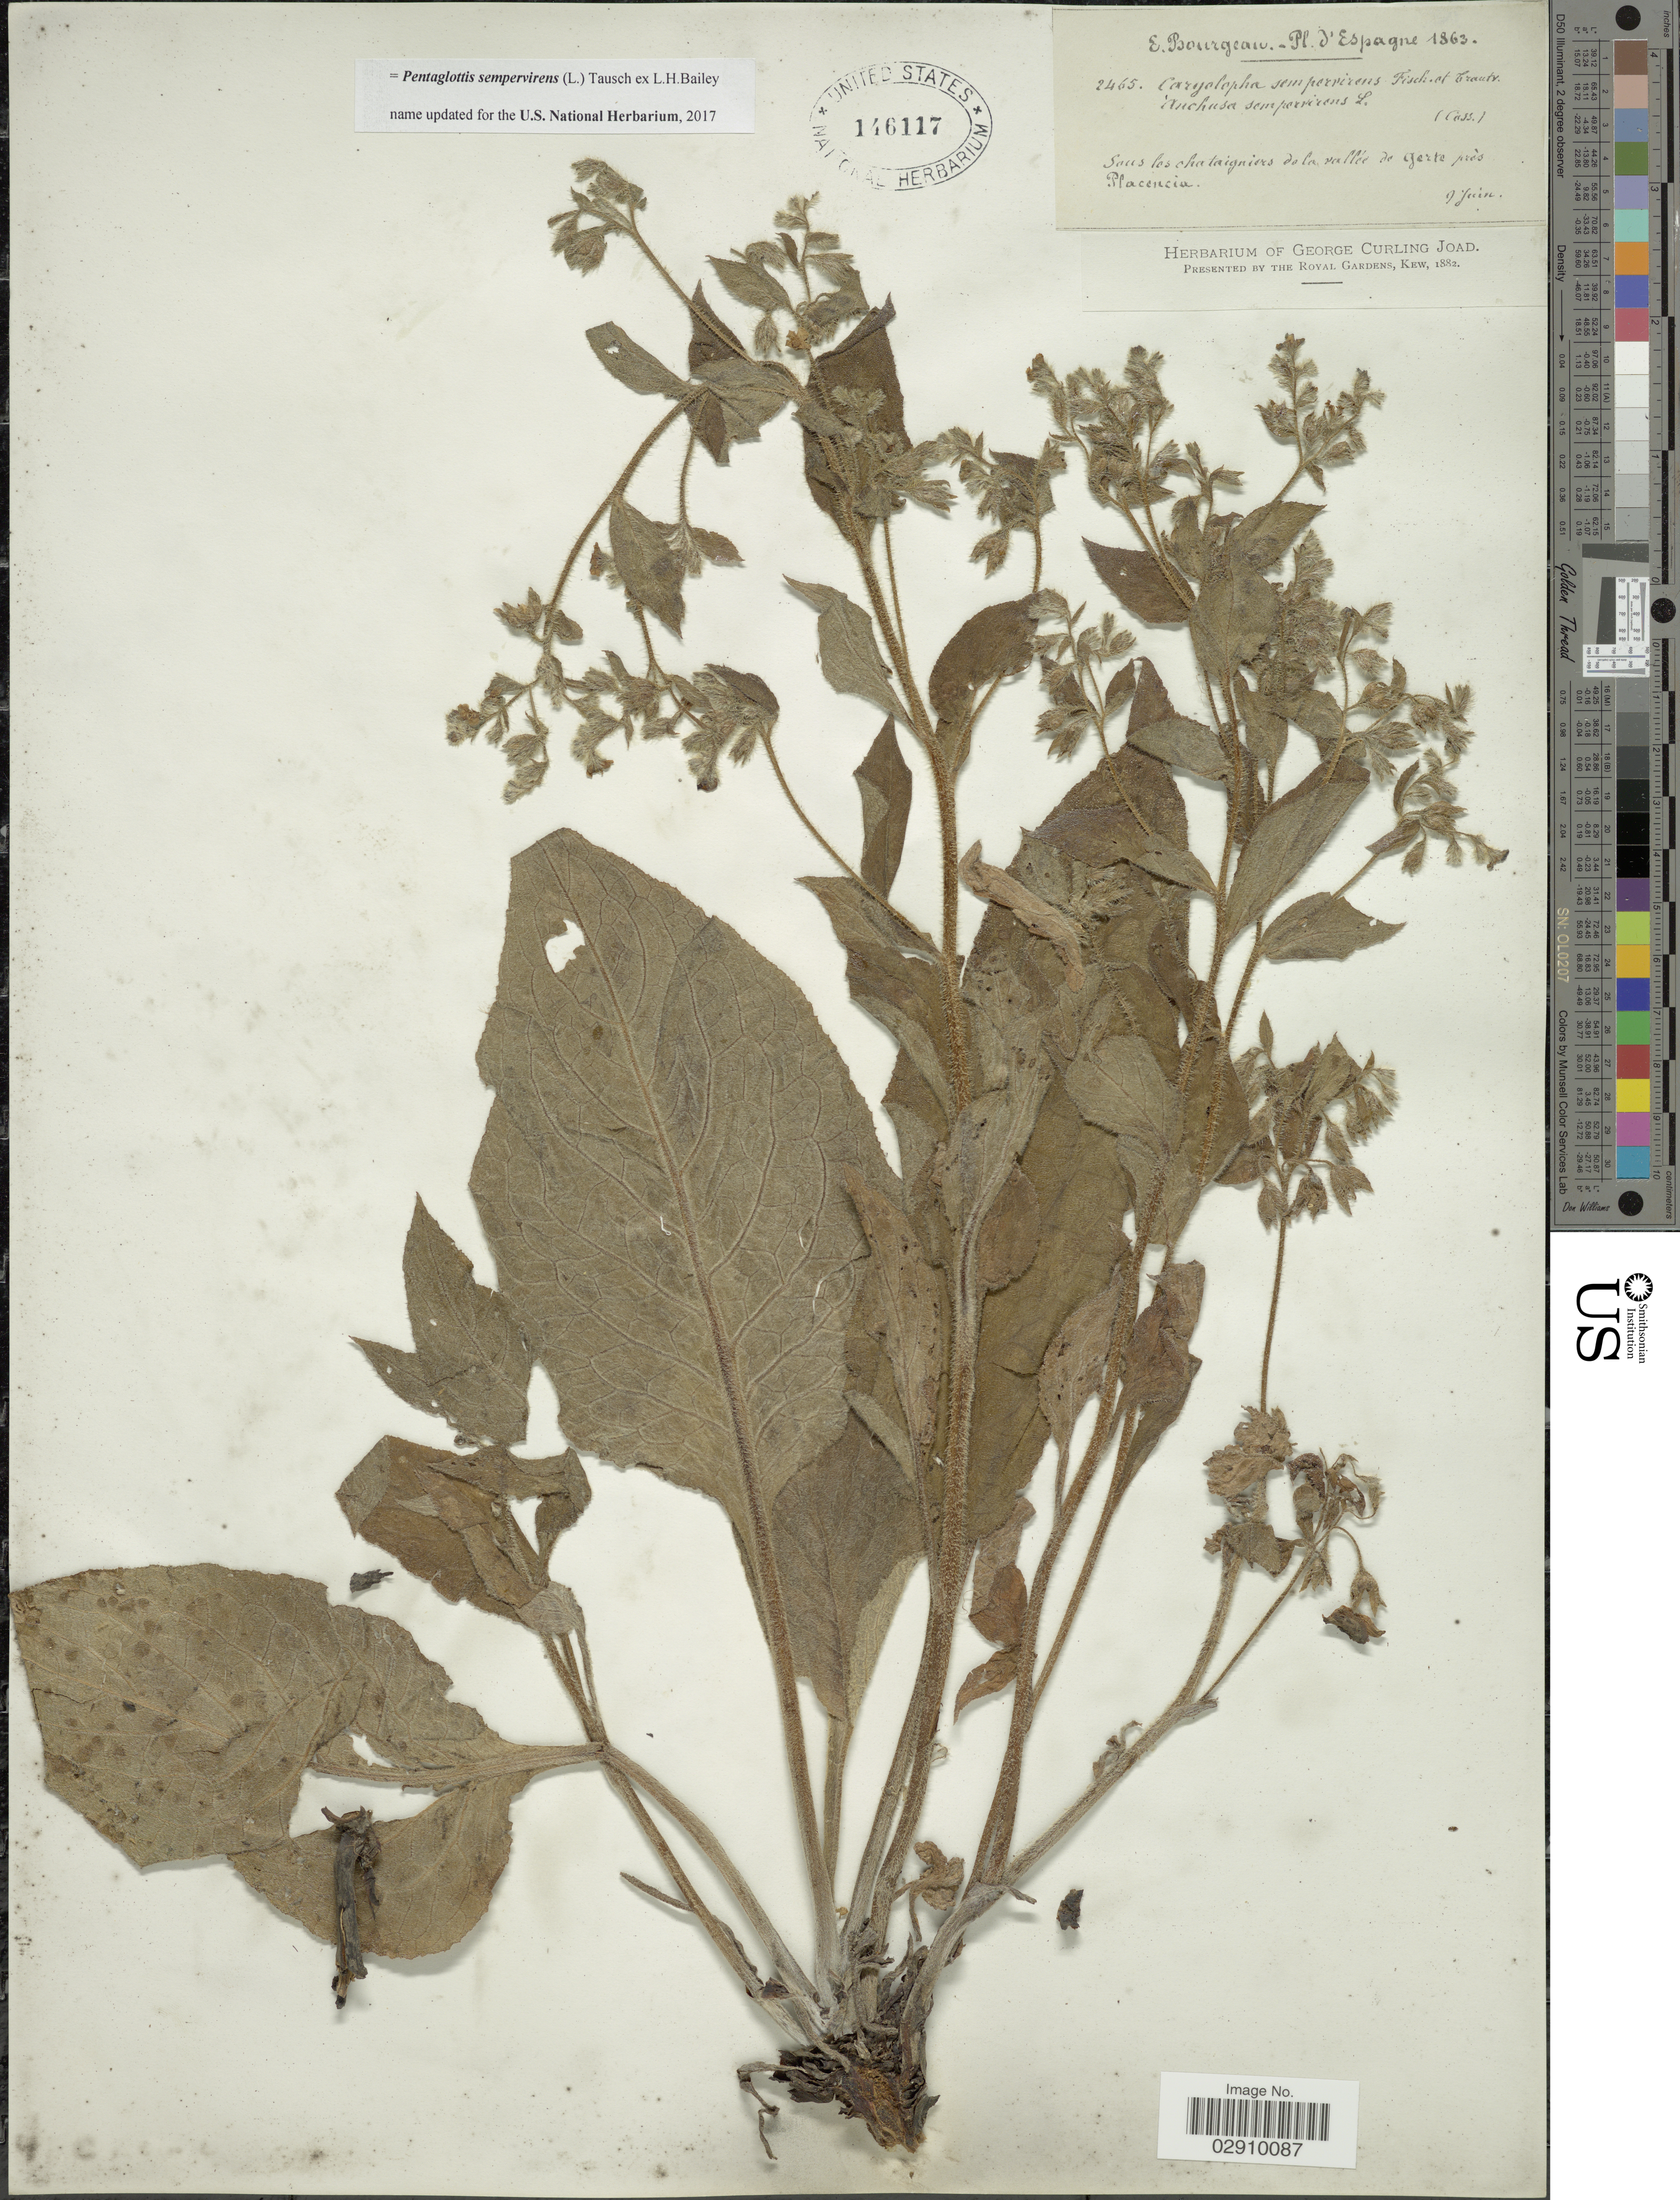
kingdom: Plantae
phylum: Tracheophyta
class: Magnoliopsida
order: Boraginales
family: Boraginaceae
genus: Pentaglottis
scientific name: Pentaglottis sempervirens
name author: (L.) Tausch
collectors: E. Bourgeau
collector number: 2465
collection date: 1863-06-09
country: Spain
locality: Sous les chataigniers de la vallée de gerte près Placincia.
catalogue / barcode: US 146117